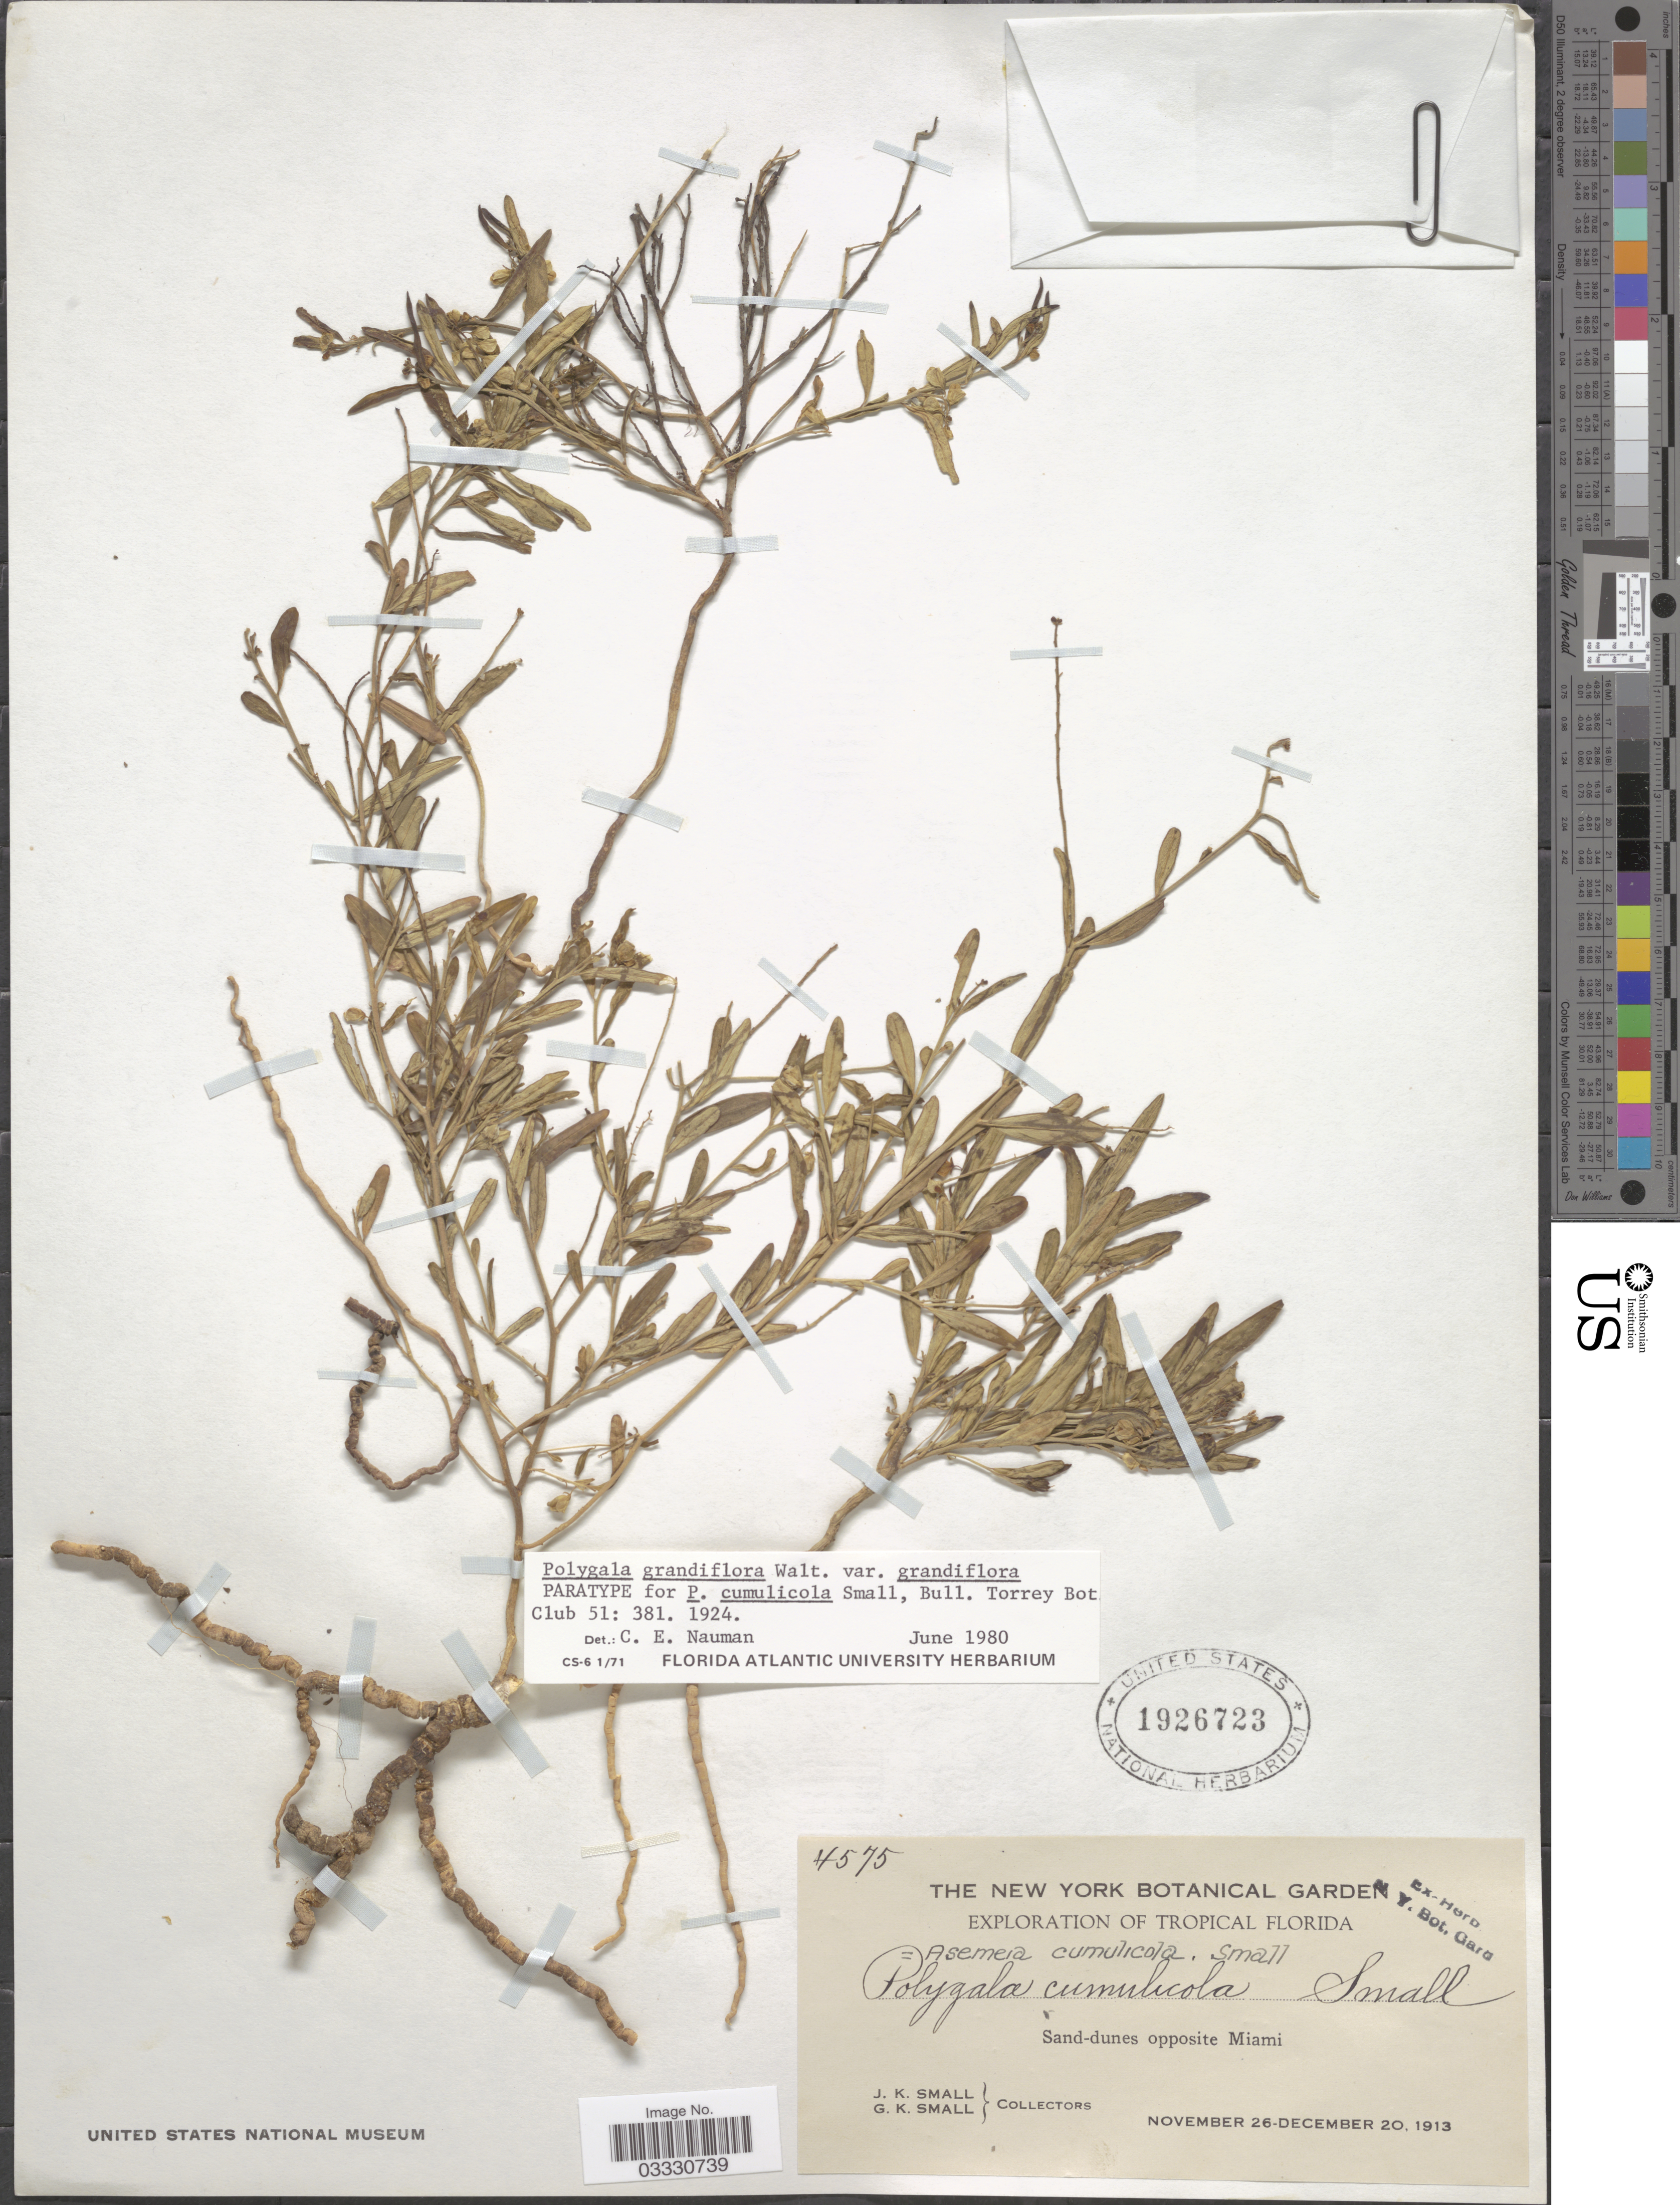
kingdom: Plantae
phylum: Tracheophyta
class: Magnoliopsida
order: Fabales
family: Polygalaceae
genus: Asemeia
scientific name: Asemeia grandiflora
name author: (Walter) Small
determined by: Strong, Mark T., (BOT), Smithsonian Institution - National Museum of Natural History (UNITED STATES)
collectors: J. K. Small & G. K. Small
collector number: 4575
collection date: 1913-11-26/1913-12-20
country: United States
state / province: Florida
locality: Tropical Florida. Sand-dunes opposite Miami.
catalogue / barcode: US 1926723